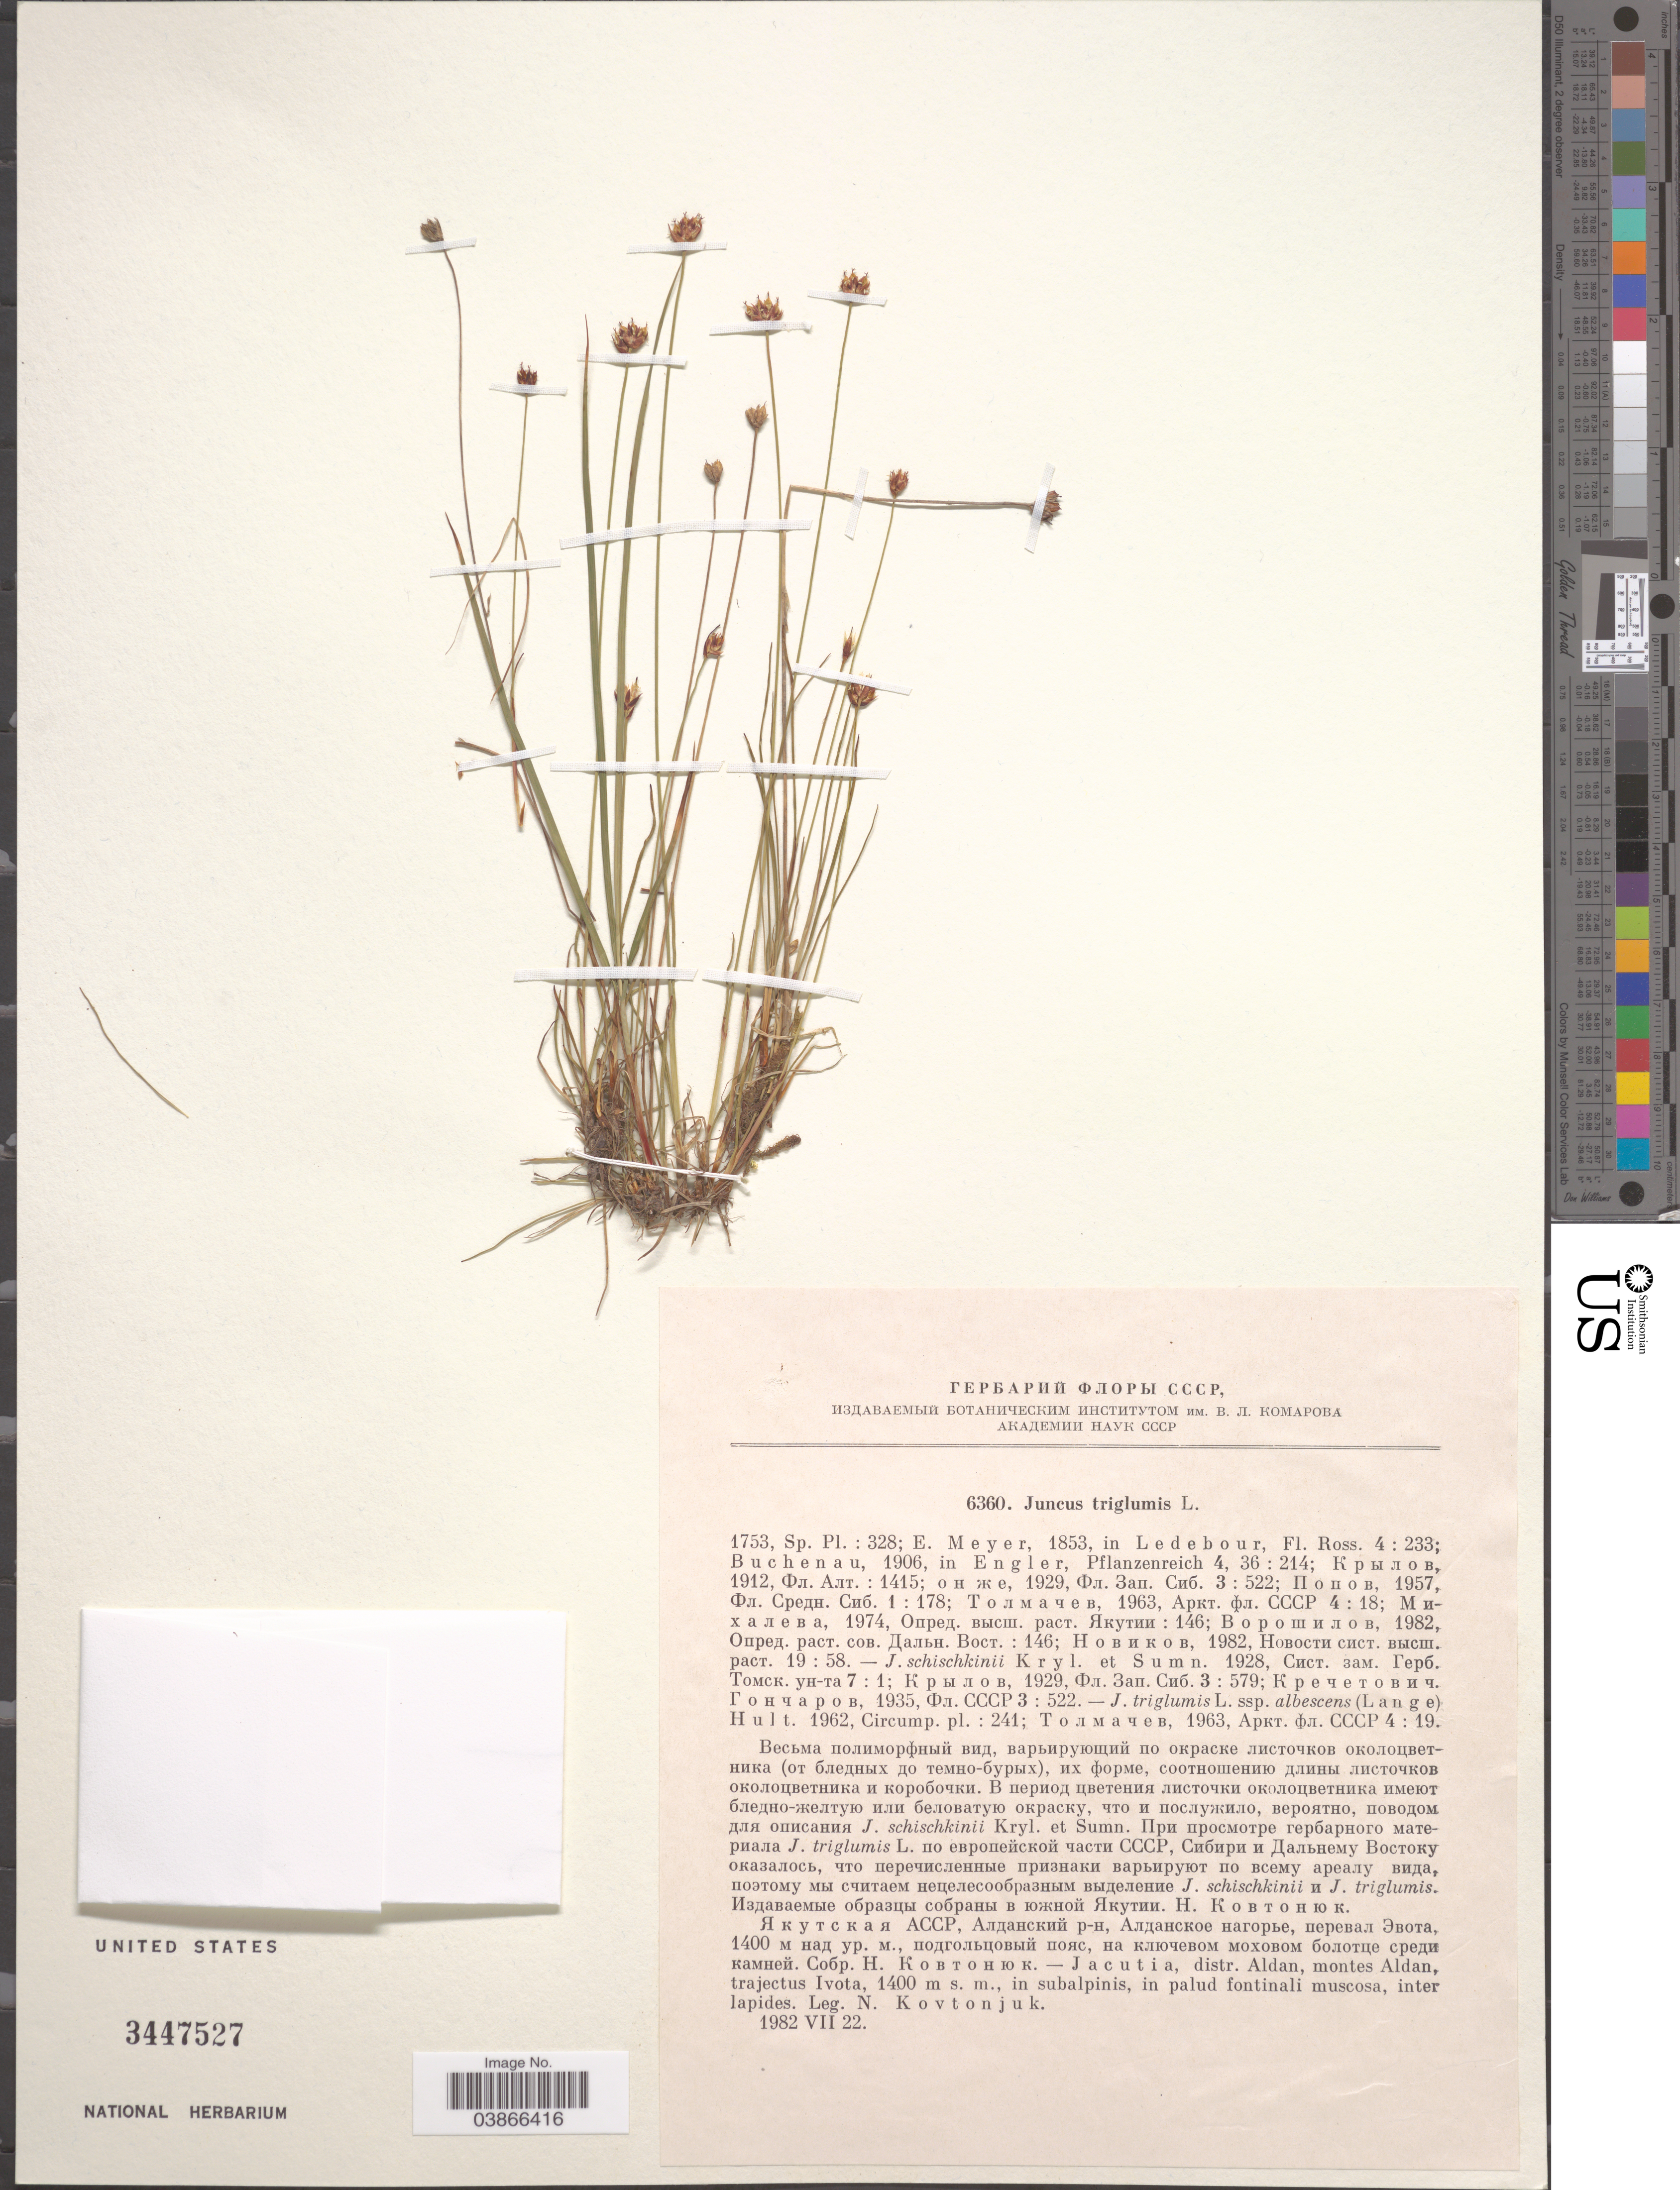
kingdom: Plantae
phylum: Tracheophyta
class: Liliopsida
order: Poales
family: Juncaceae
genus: Juncus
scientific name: Juncus triglumis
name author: L.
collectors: N. Kovtonjuk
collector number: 6360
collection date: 1982-07-22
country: Russian Federation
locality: Jacutia, distr. Aldan, montes Aldan, trajectus Ivota.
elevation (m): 1400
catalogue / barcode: US 3447527